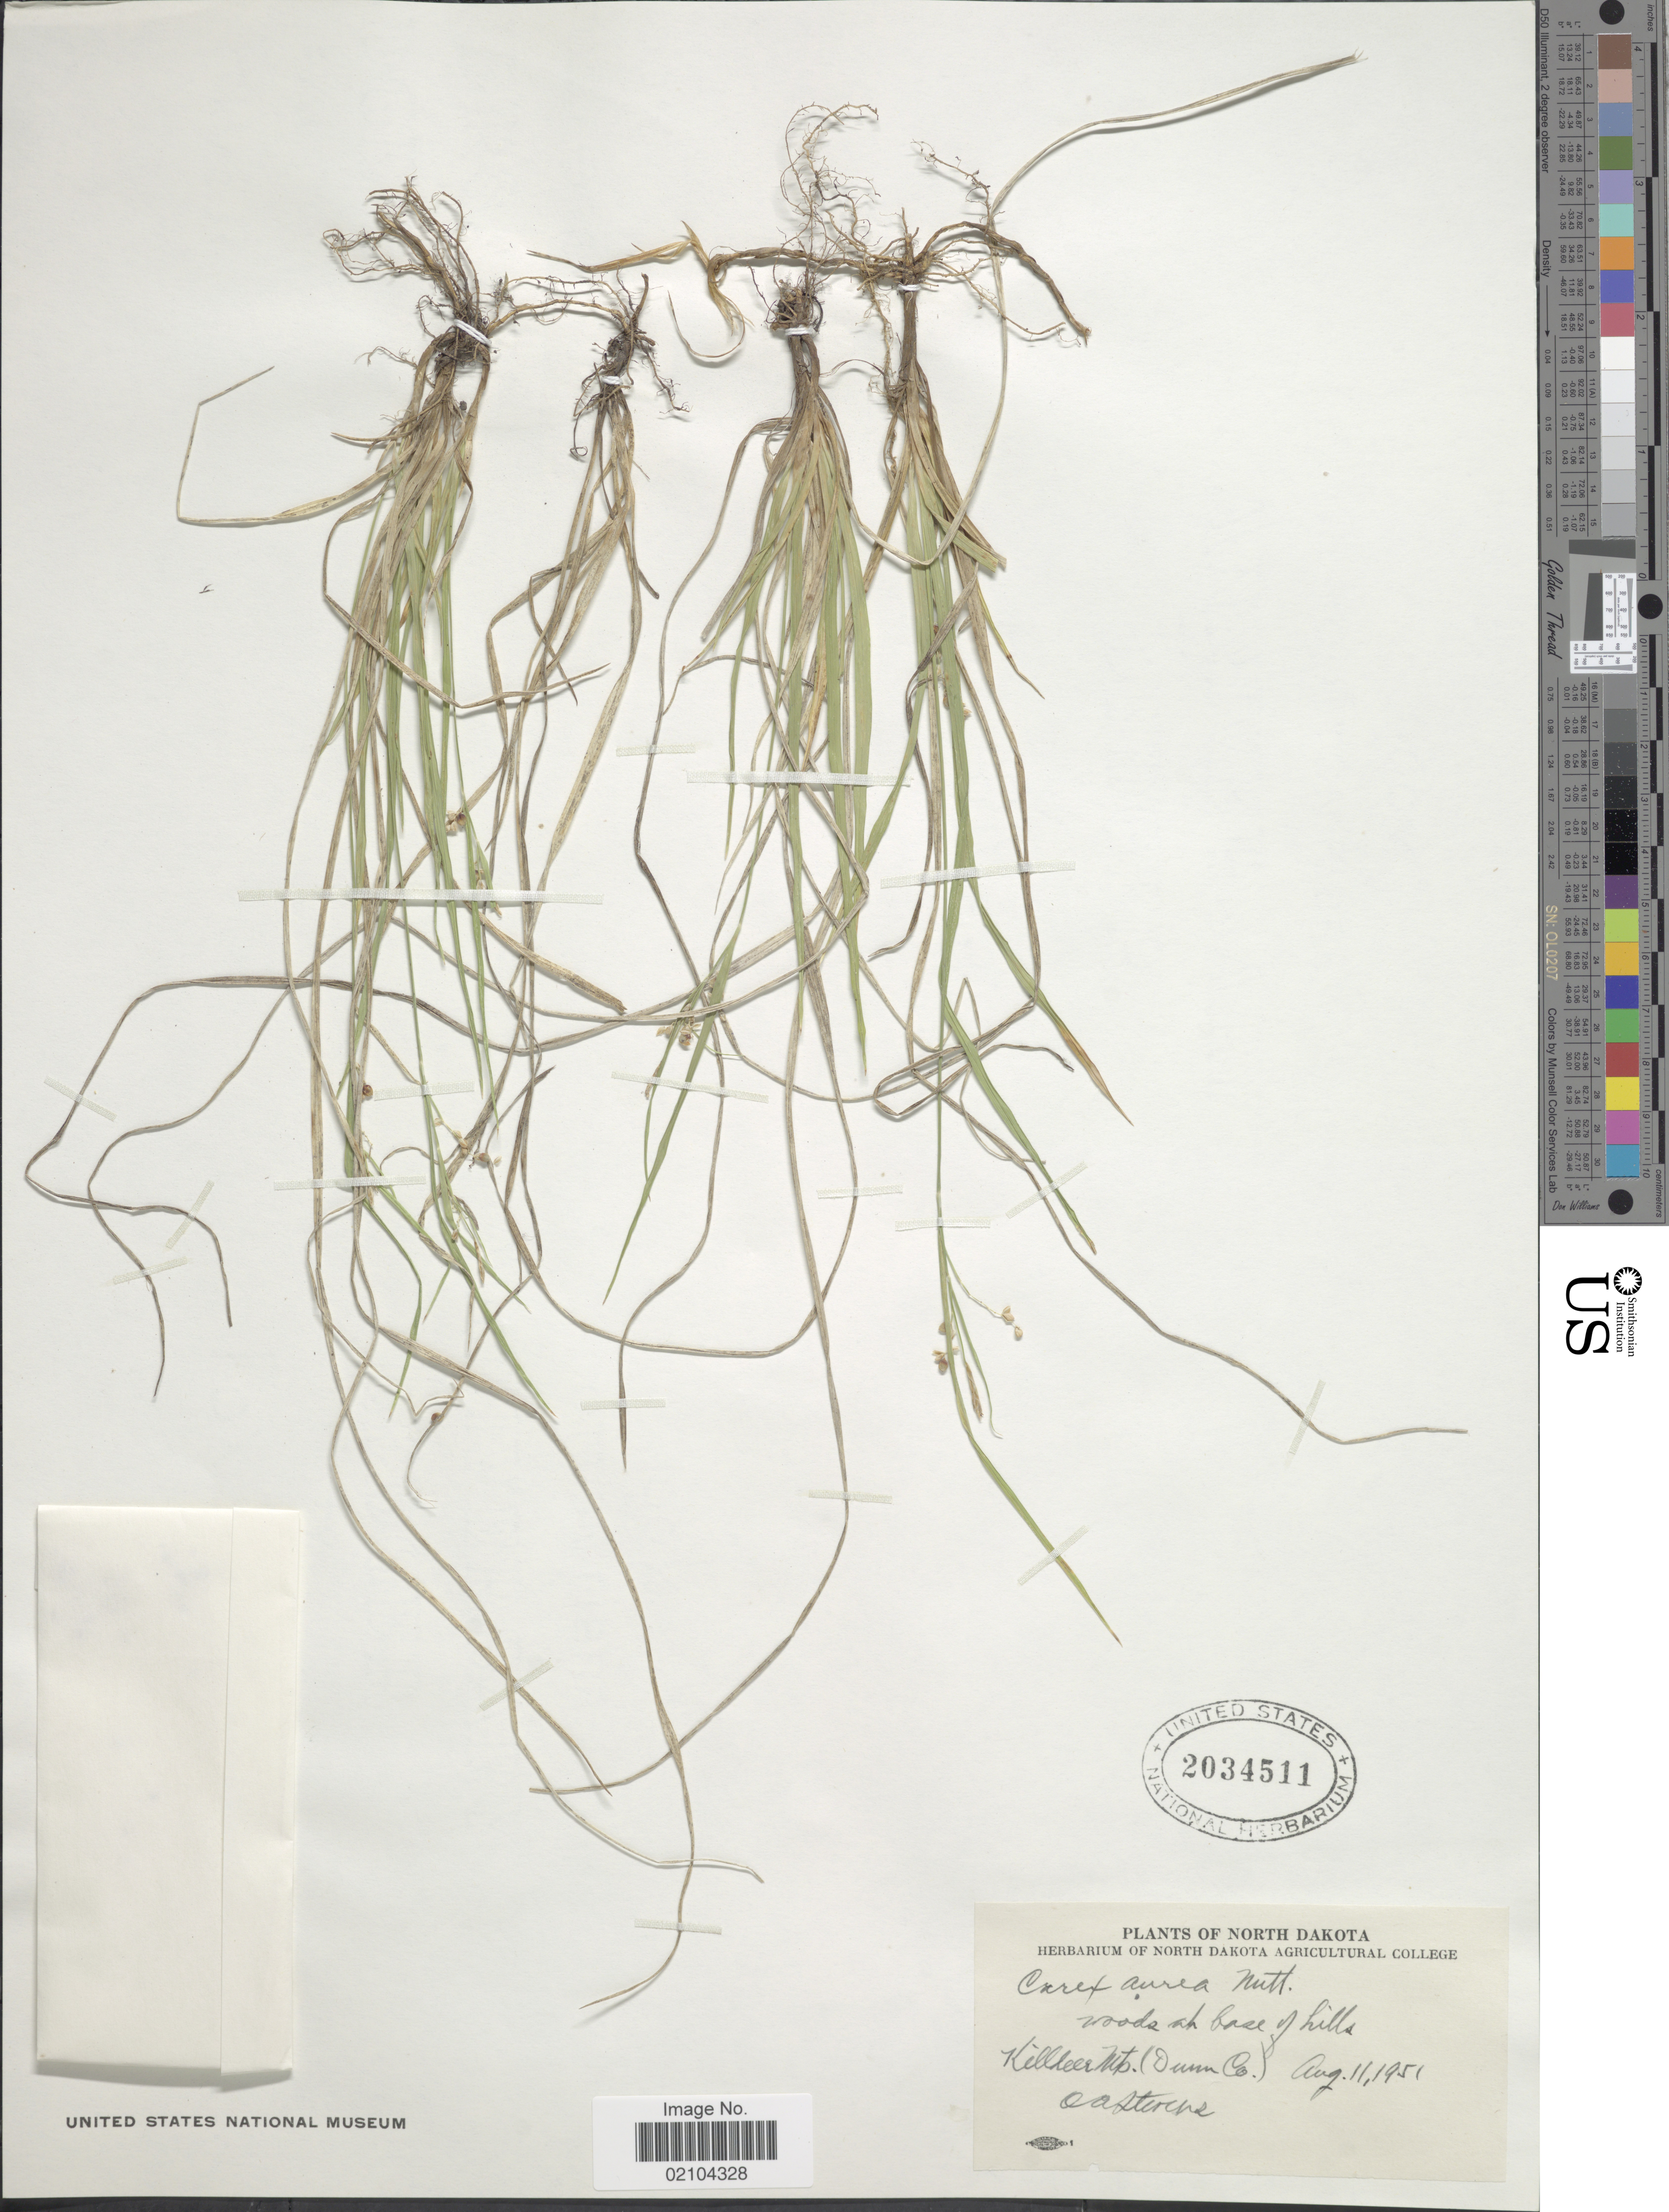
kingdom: Plantae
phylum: Tracheophyta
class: Liliopsida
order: Poales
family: Cyperaceae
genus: Carex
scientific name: Carex aurea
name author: Nutt.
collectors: O. A. Stevens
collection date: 1951-08-11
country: United States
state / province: North Dakota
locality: North Dakota, Killdeer Mts (Dunn Co.).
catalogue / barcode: US 2034511